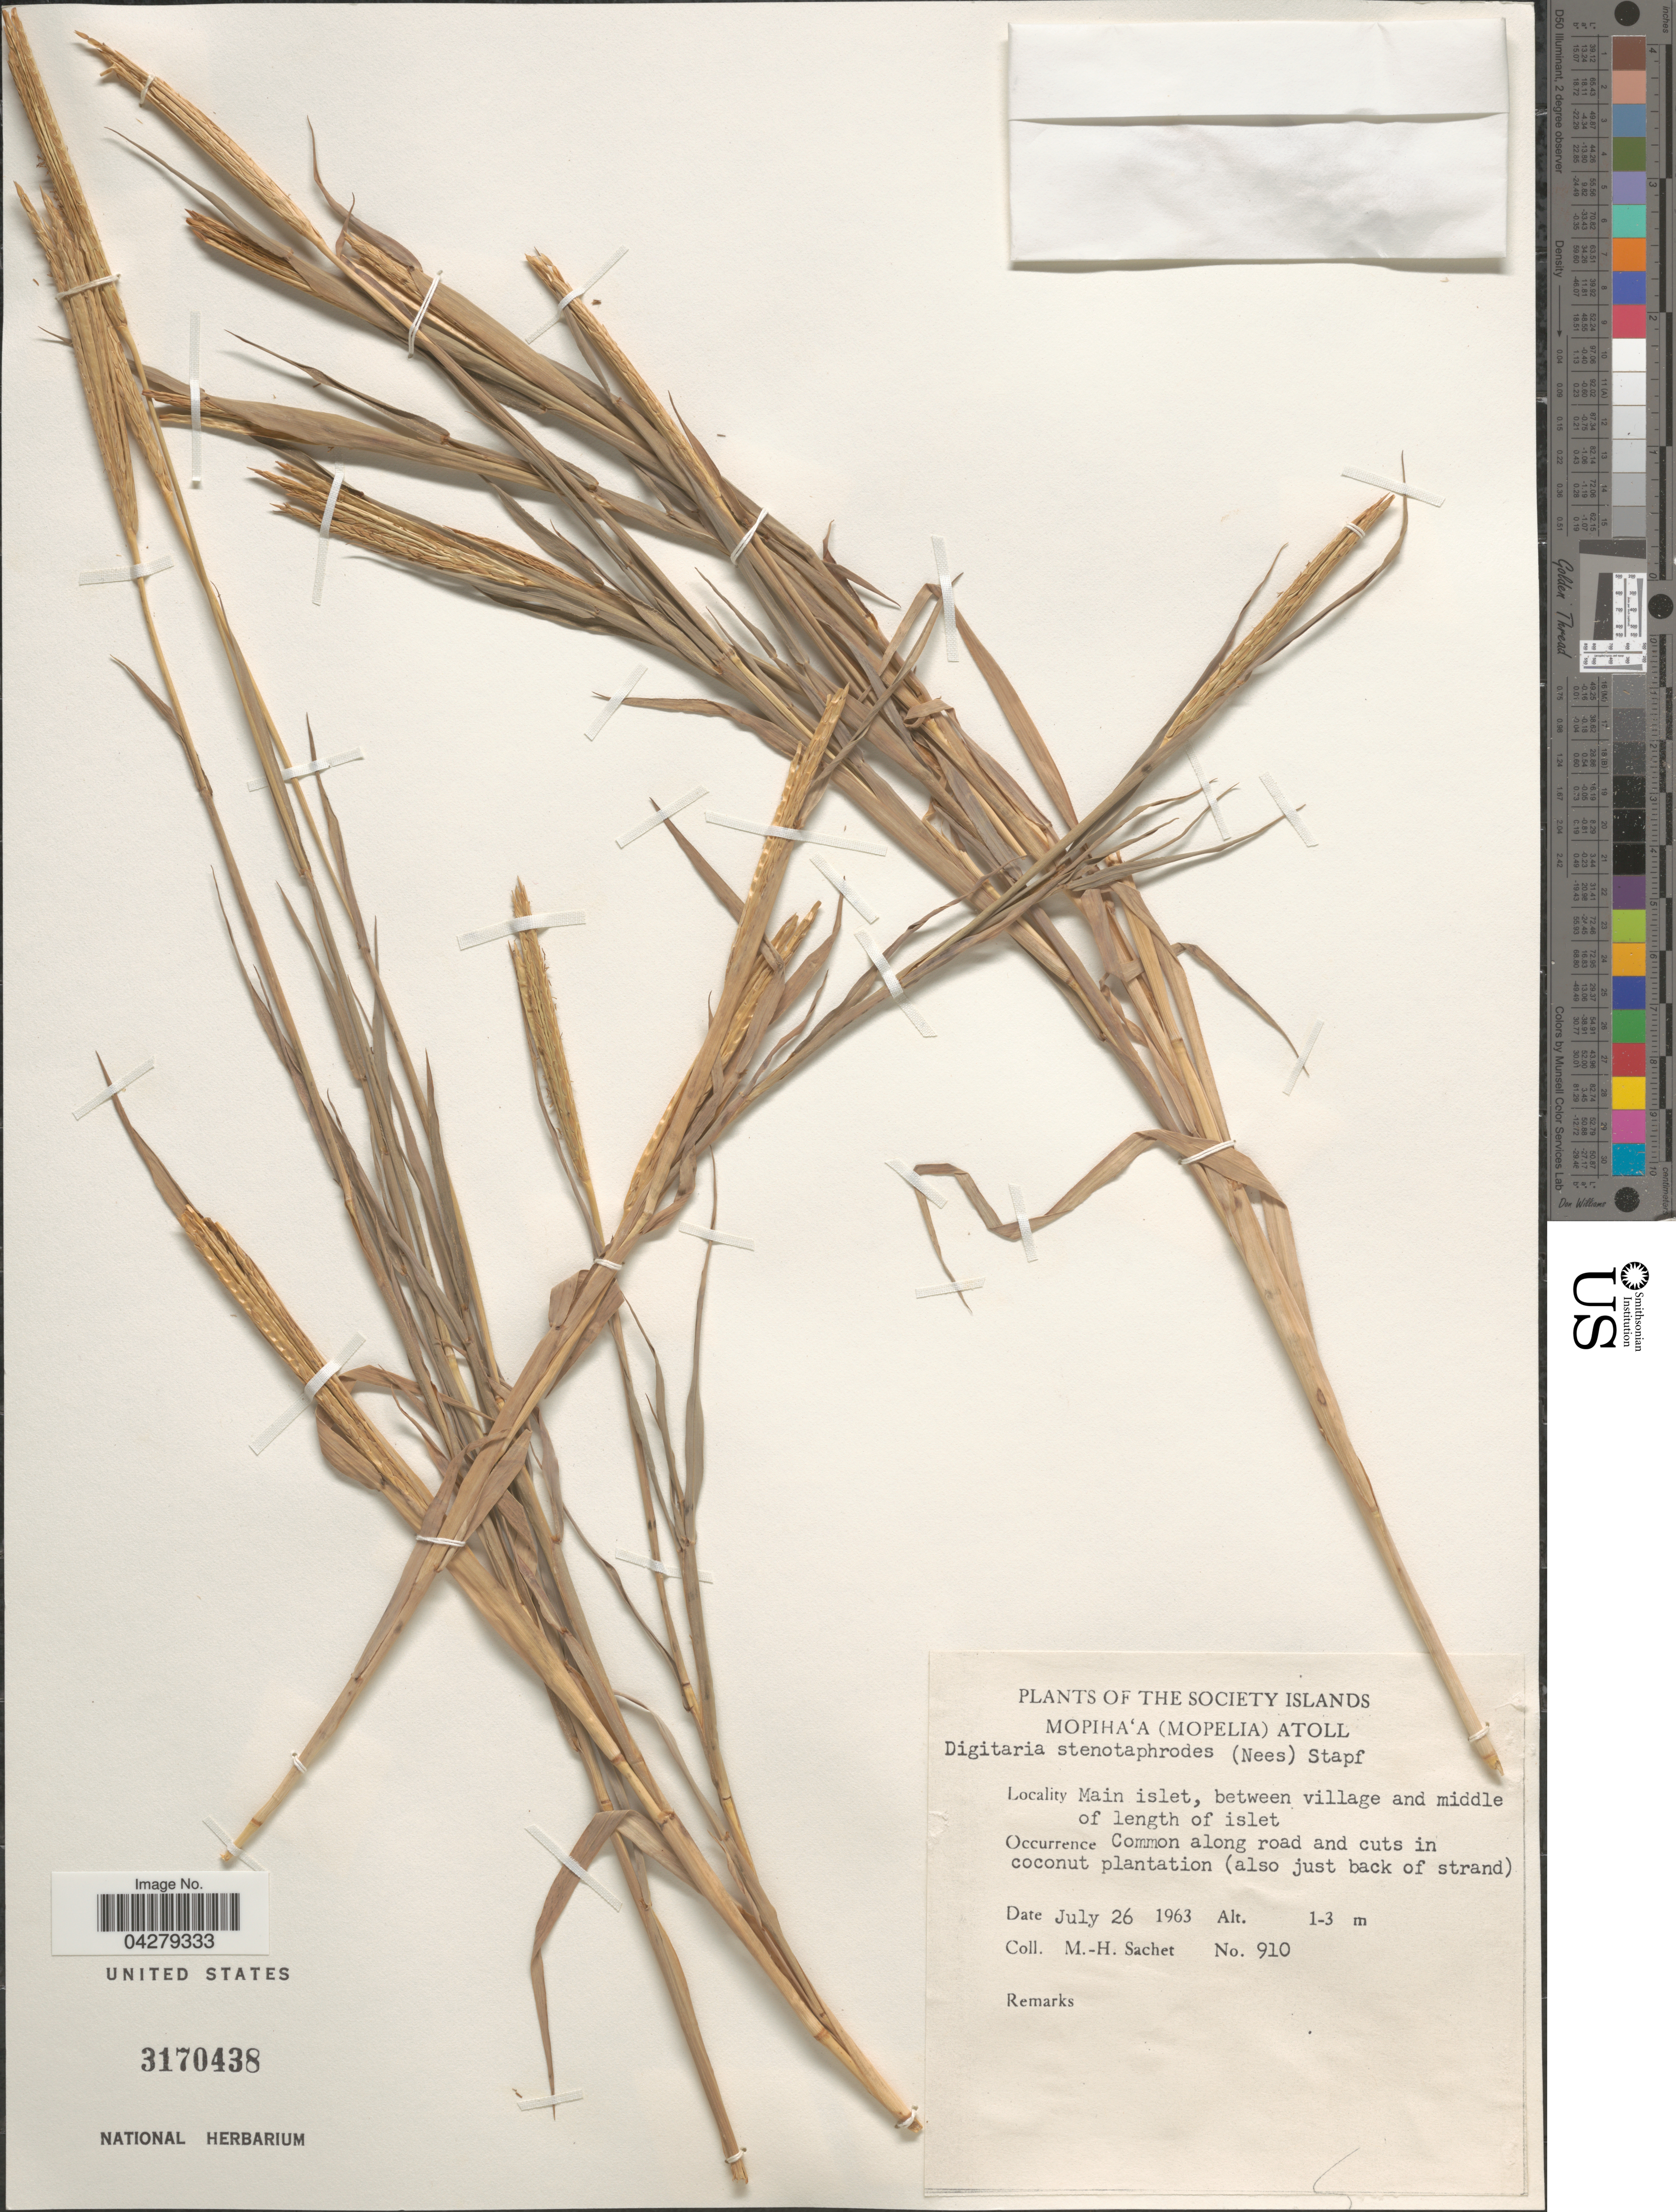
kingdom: Plantae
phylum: Tracheophyta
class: Liliopsida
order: Poales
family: Poaceae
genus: Digitaria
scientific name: Digitaria stenotaphrodes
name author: (Steud.) Stapf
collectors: M.-H. Sachet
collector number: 910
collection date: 1963-07-26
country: French Polynesia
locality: The Society Islands. Mopiha'a (Mopelia) Atoll. Main islet, between village and middle of length of islet.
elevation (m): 1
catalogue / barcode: US 3170438